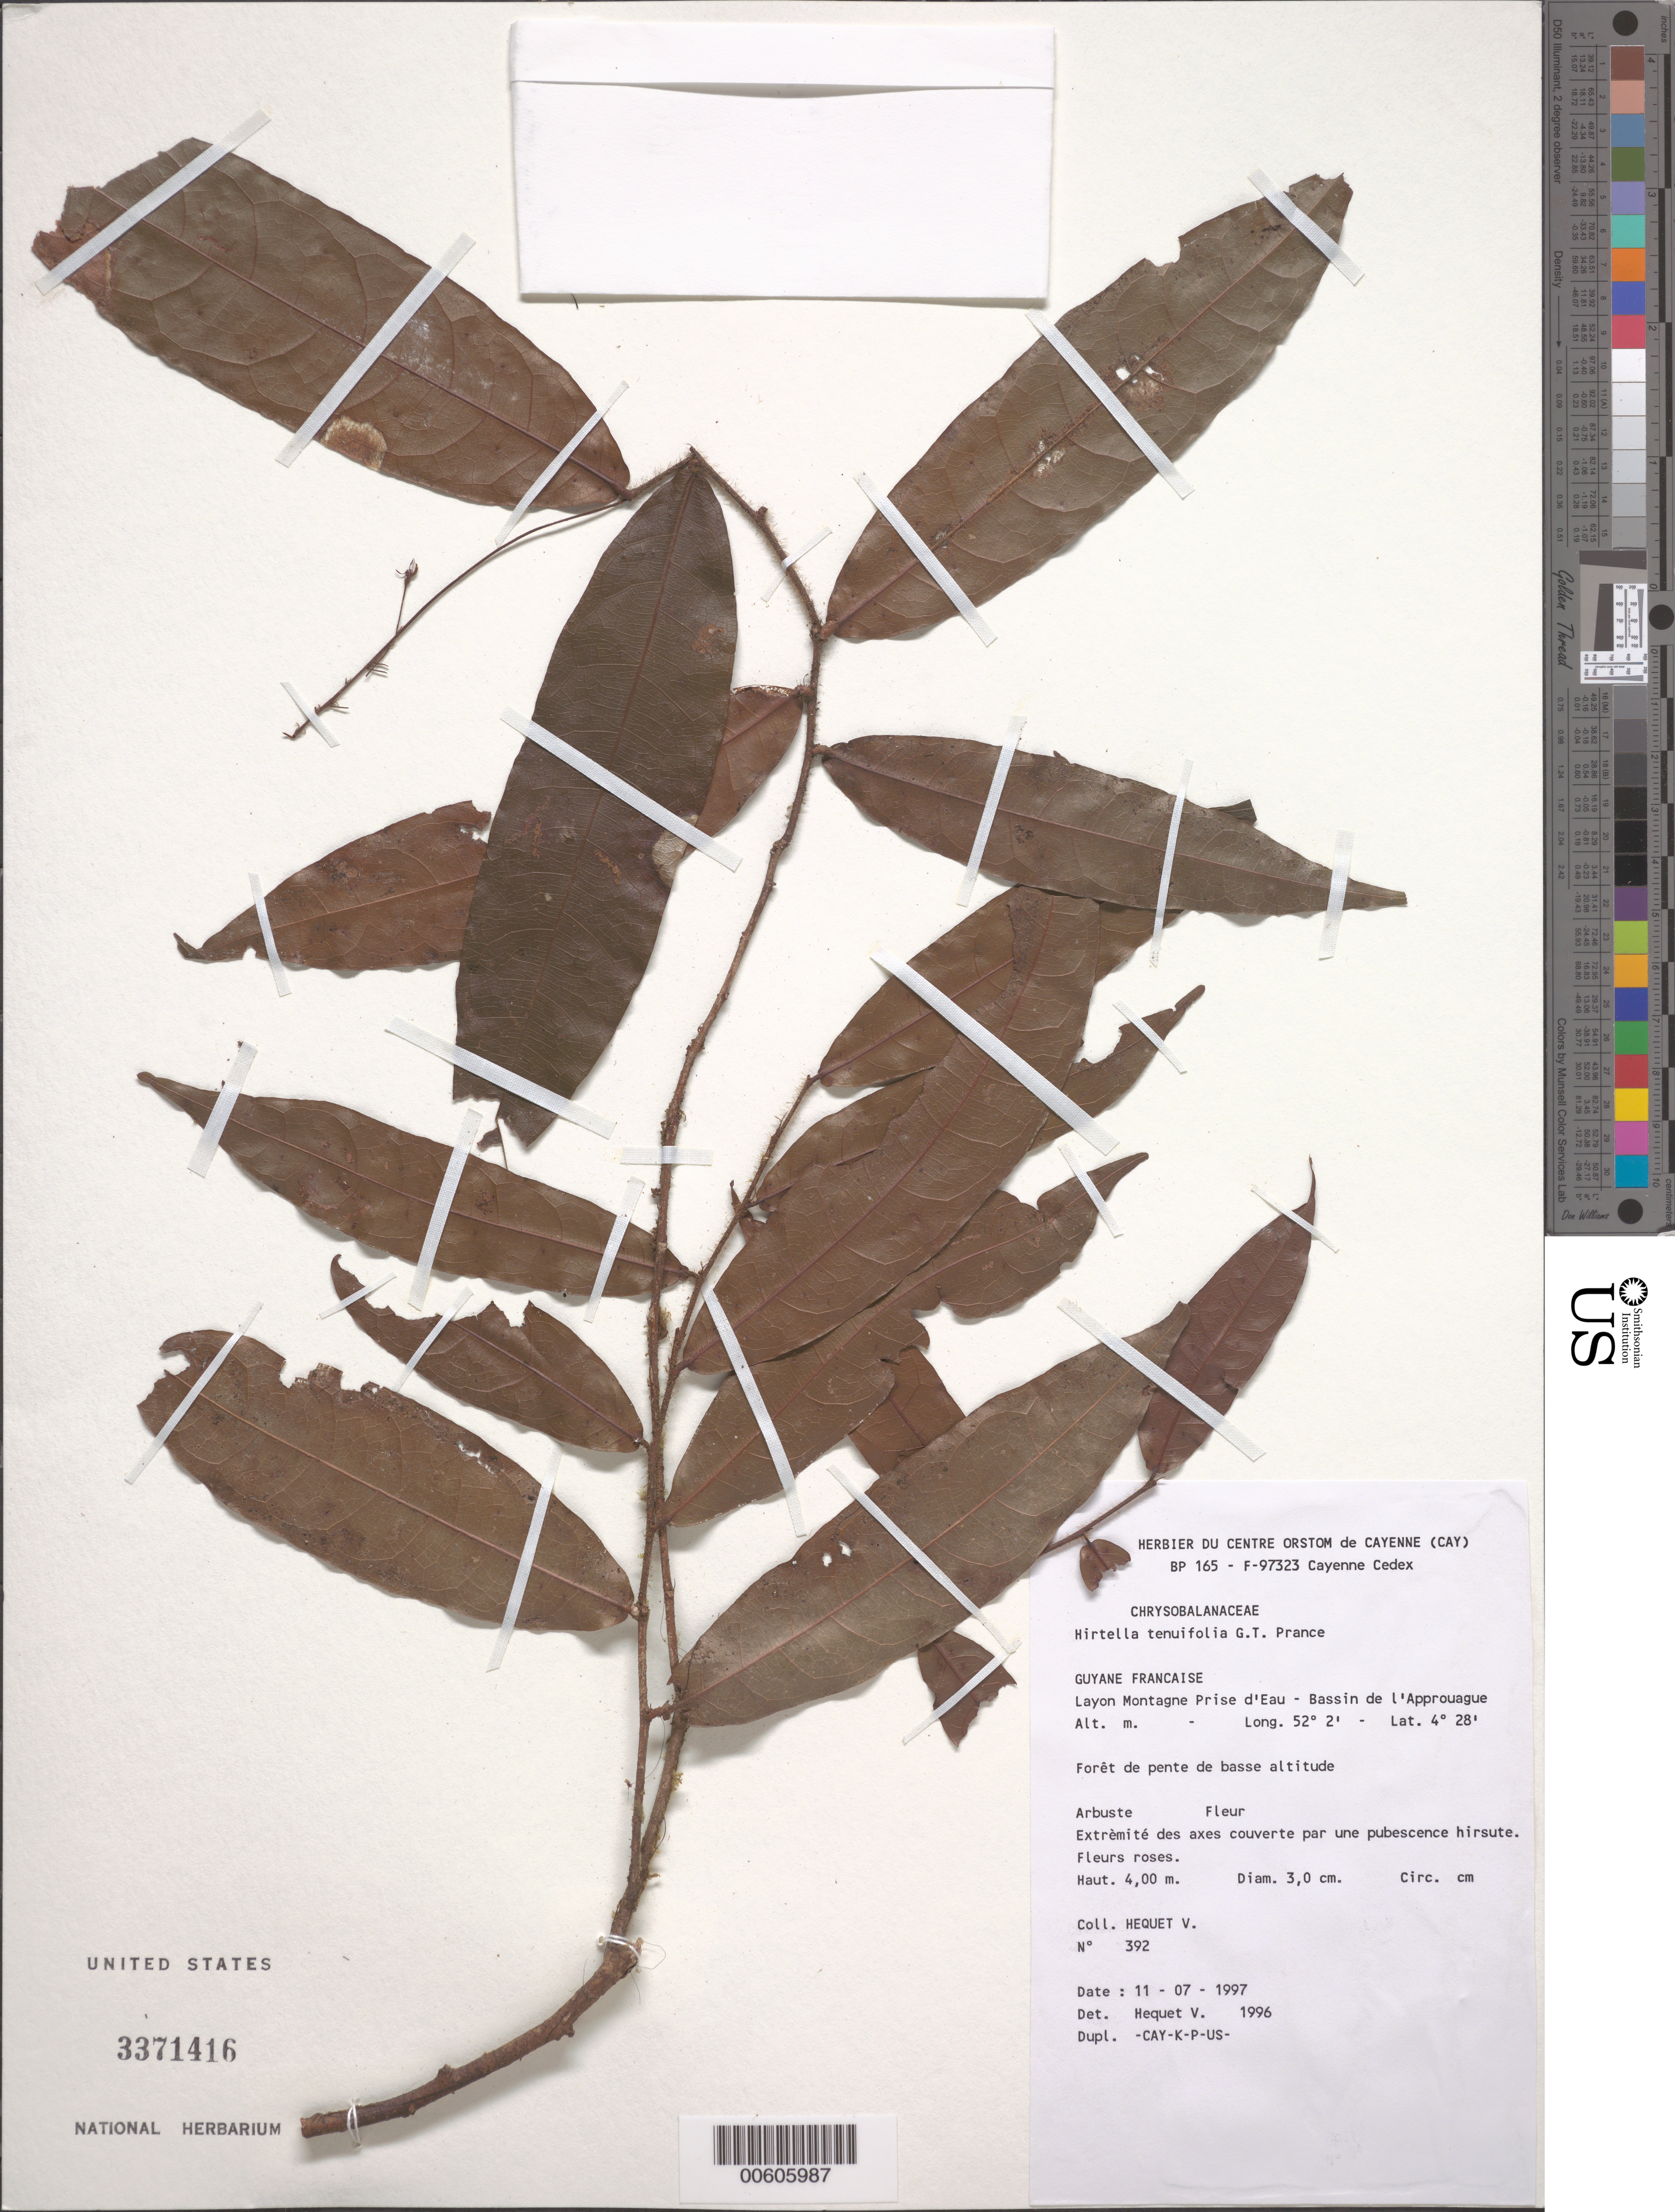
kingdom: Plantae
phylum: Tracheophyta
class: Magnoliopsida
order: Malpighiales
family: Chrysobalanaceae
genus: Hirtella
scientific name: Hirtella tenuifolia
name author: Prance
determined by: Hequet, V.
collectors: V. Hequet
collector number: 392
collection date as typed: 24-Jun-97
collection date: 1997-06-24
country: French Guiana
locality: Bassin de l'Approuague, Layon Montagne Prise d'Eau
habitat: Foret de pente de basse altitude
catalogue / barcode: US 3371416